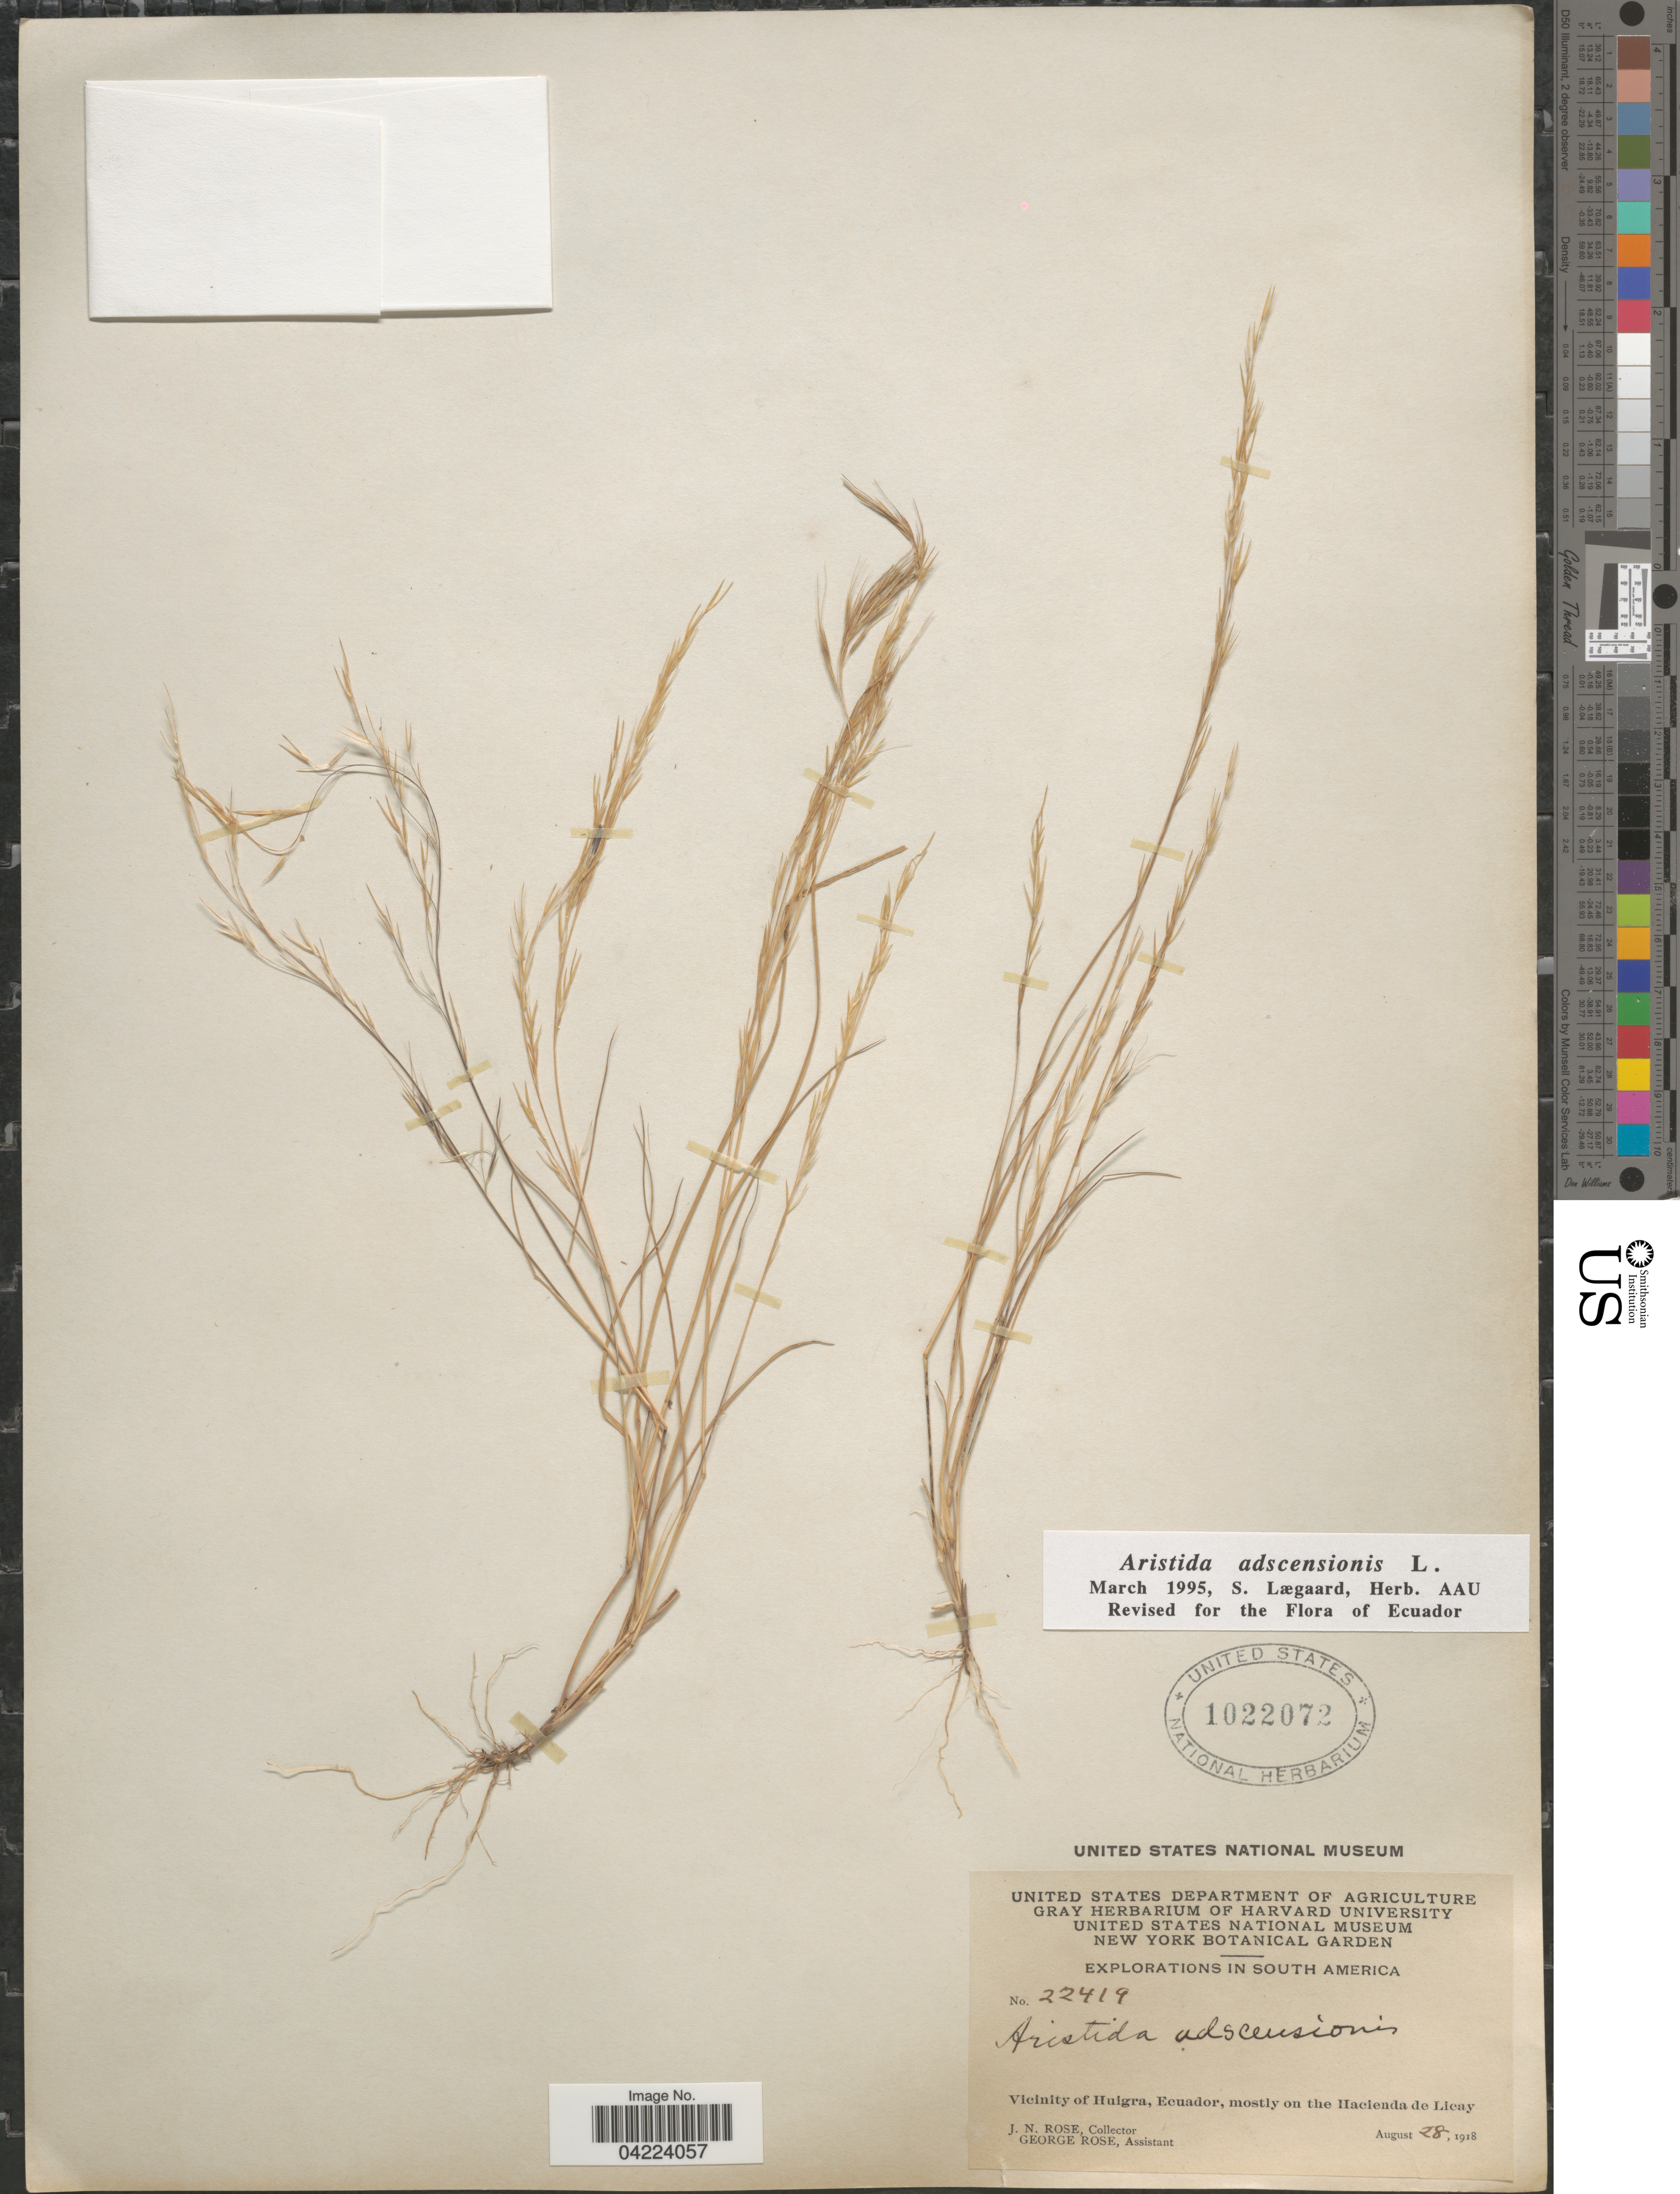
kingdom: Plantae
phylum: Tracheophyta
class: Liliopsida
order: Poales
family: Poaceae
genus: Aristida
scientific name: Aristida adscensionis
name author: L.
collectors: J. N. Rose & G. Rose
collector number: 22419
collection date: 1918-08-28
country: Ecuador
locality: Explorations in South America. Vicinity of Huigra, mostly on the Hacienda de Licay.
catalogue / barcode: US 1022072